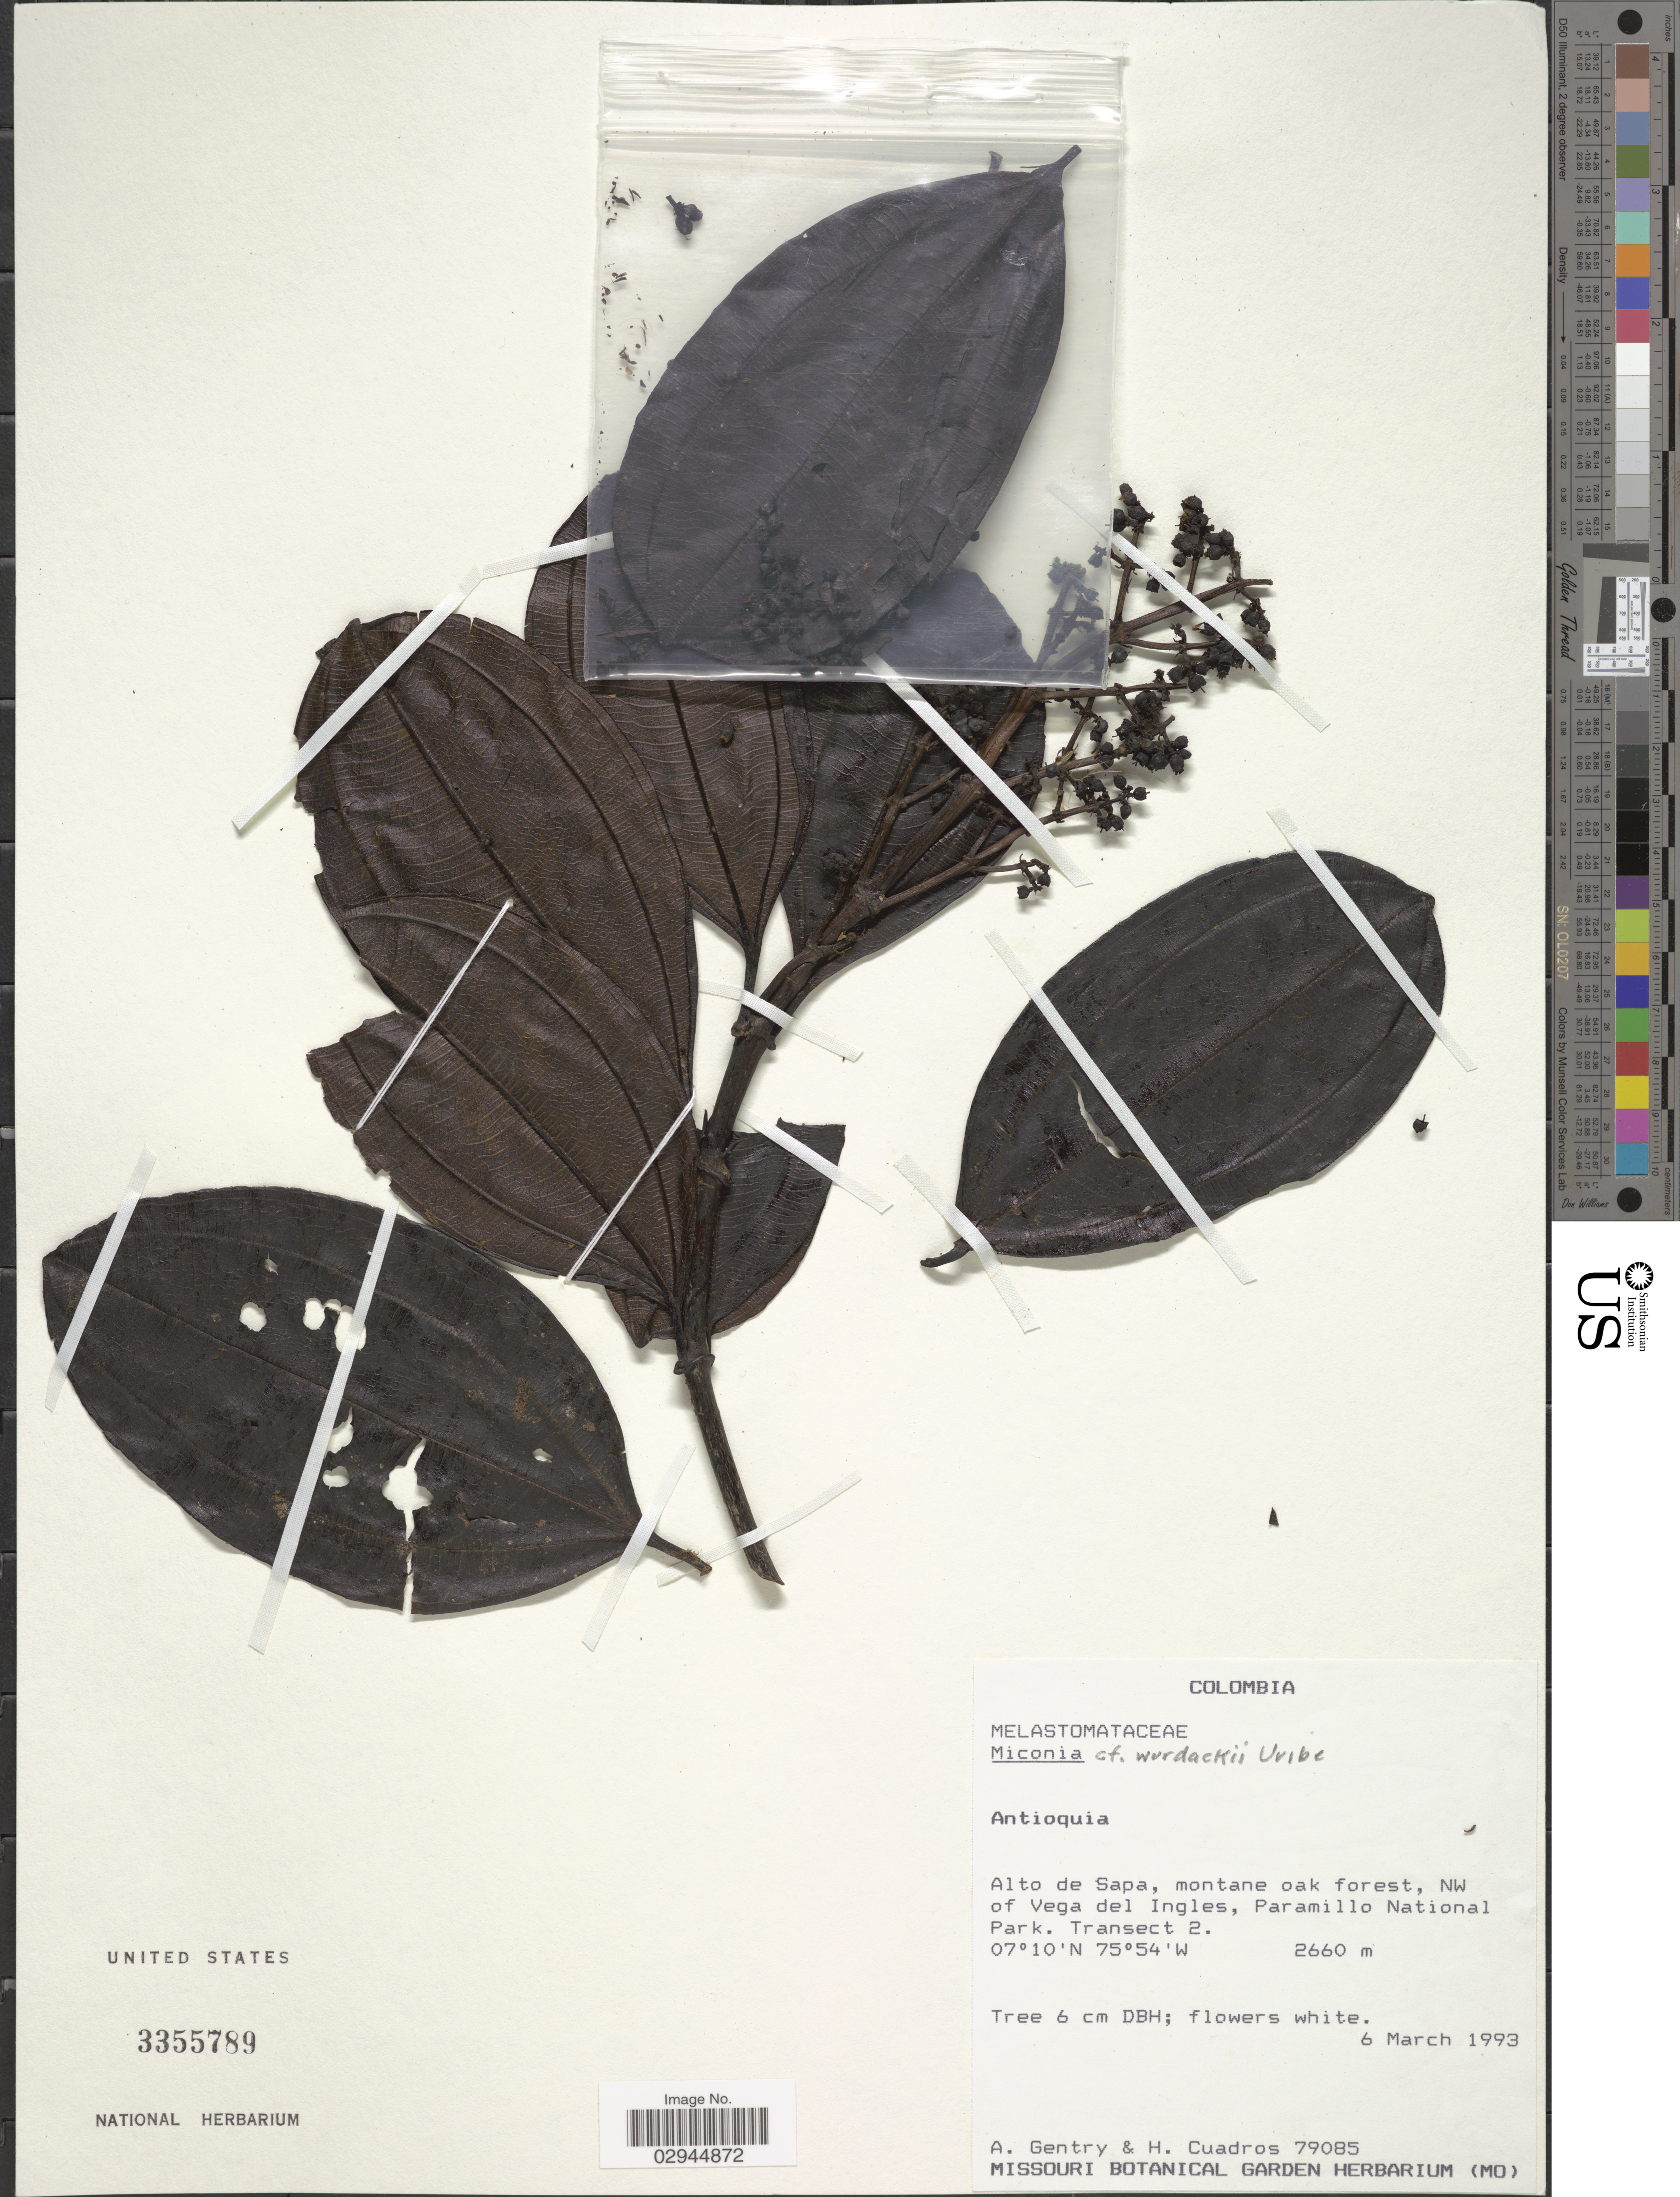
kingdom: Plantae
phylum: Tracheophyta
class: Magnoliopsida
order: Myrtales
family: Melastomataceae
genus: Miconia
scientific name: Miconia wurdackii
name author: L. Uribe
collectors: A. H. Gentry & H. Cuadros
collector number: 79085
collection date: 1993-03-06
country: Colombia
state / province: Antioquia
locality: Alto de Sapa, NW of Vega del Ingles, Paramillo National Park. Transect 2.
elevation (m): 2660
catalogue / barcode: US 3355789